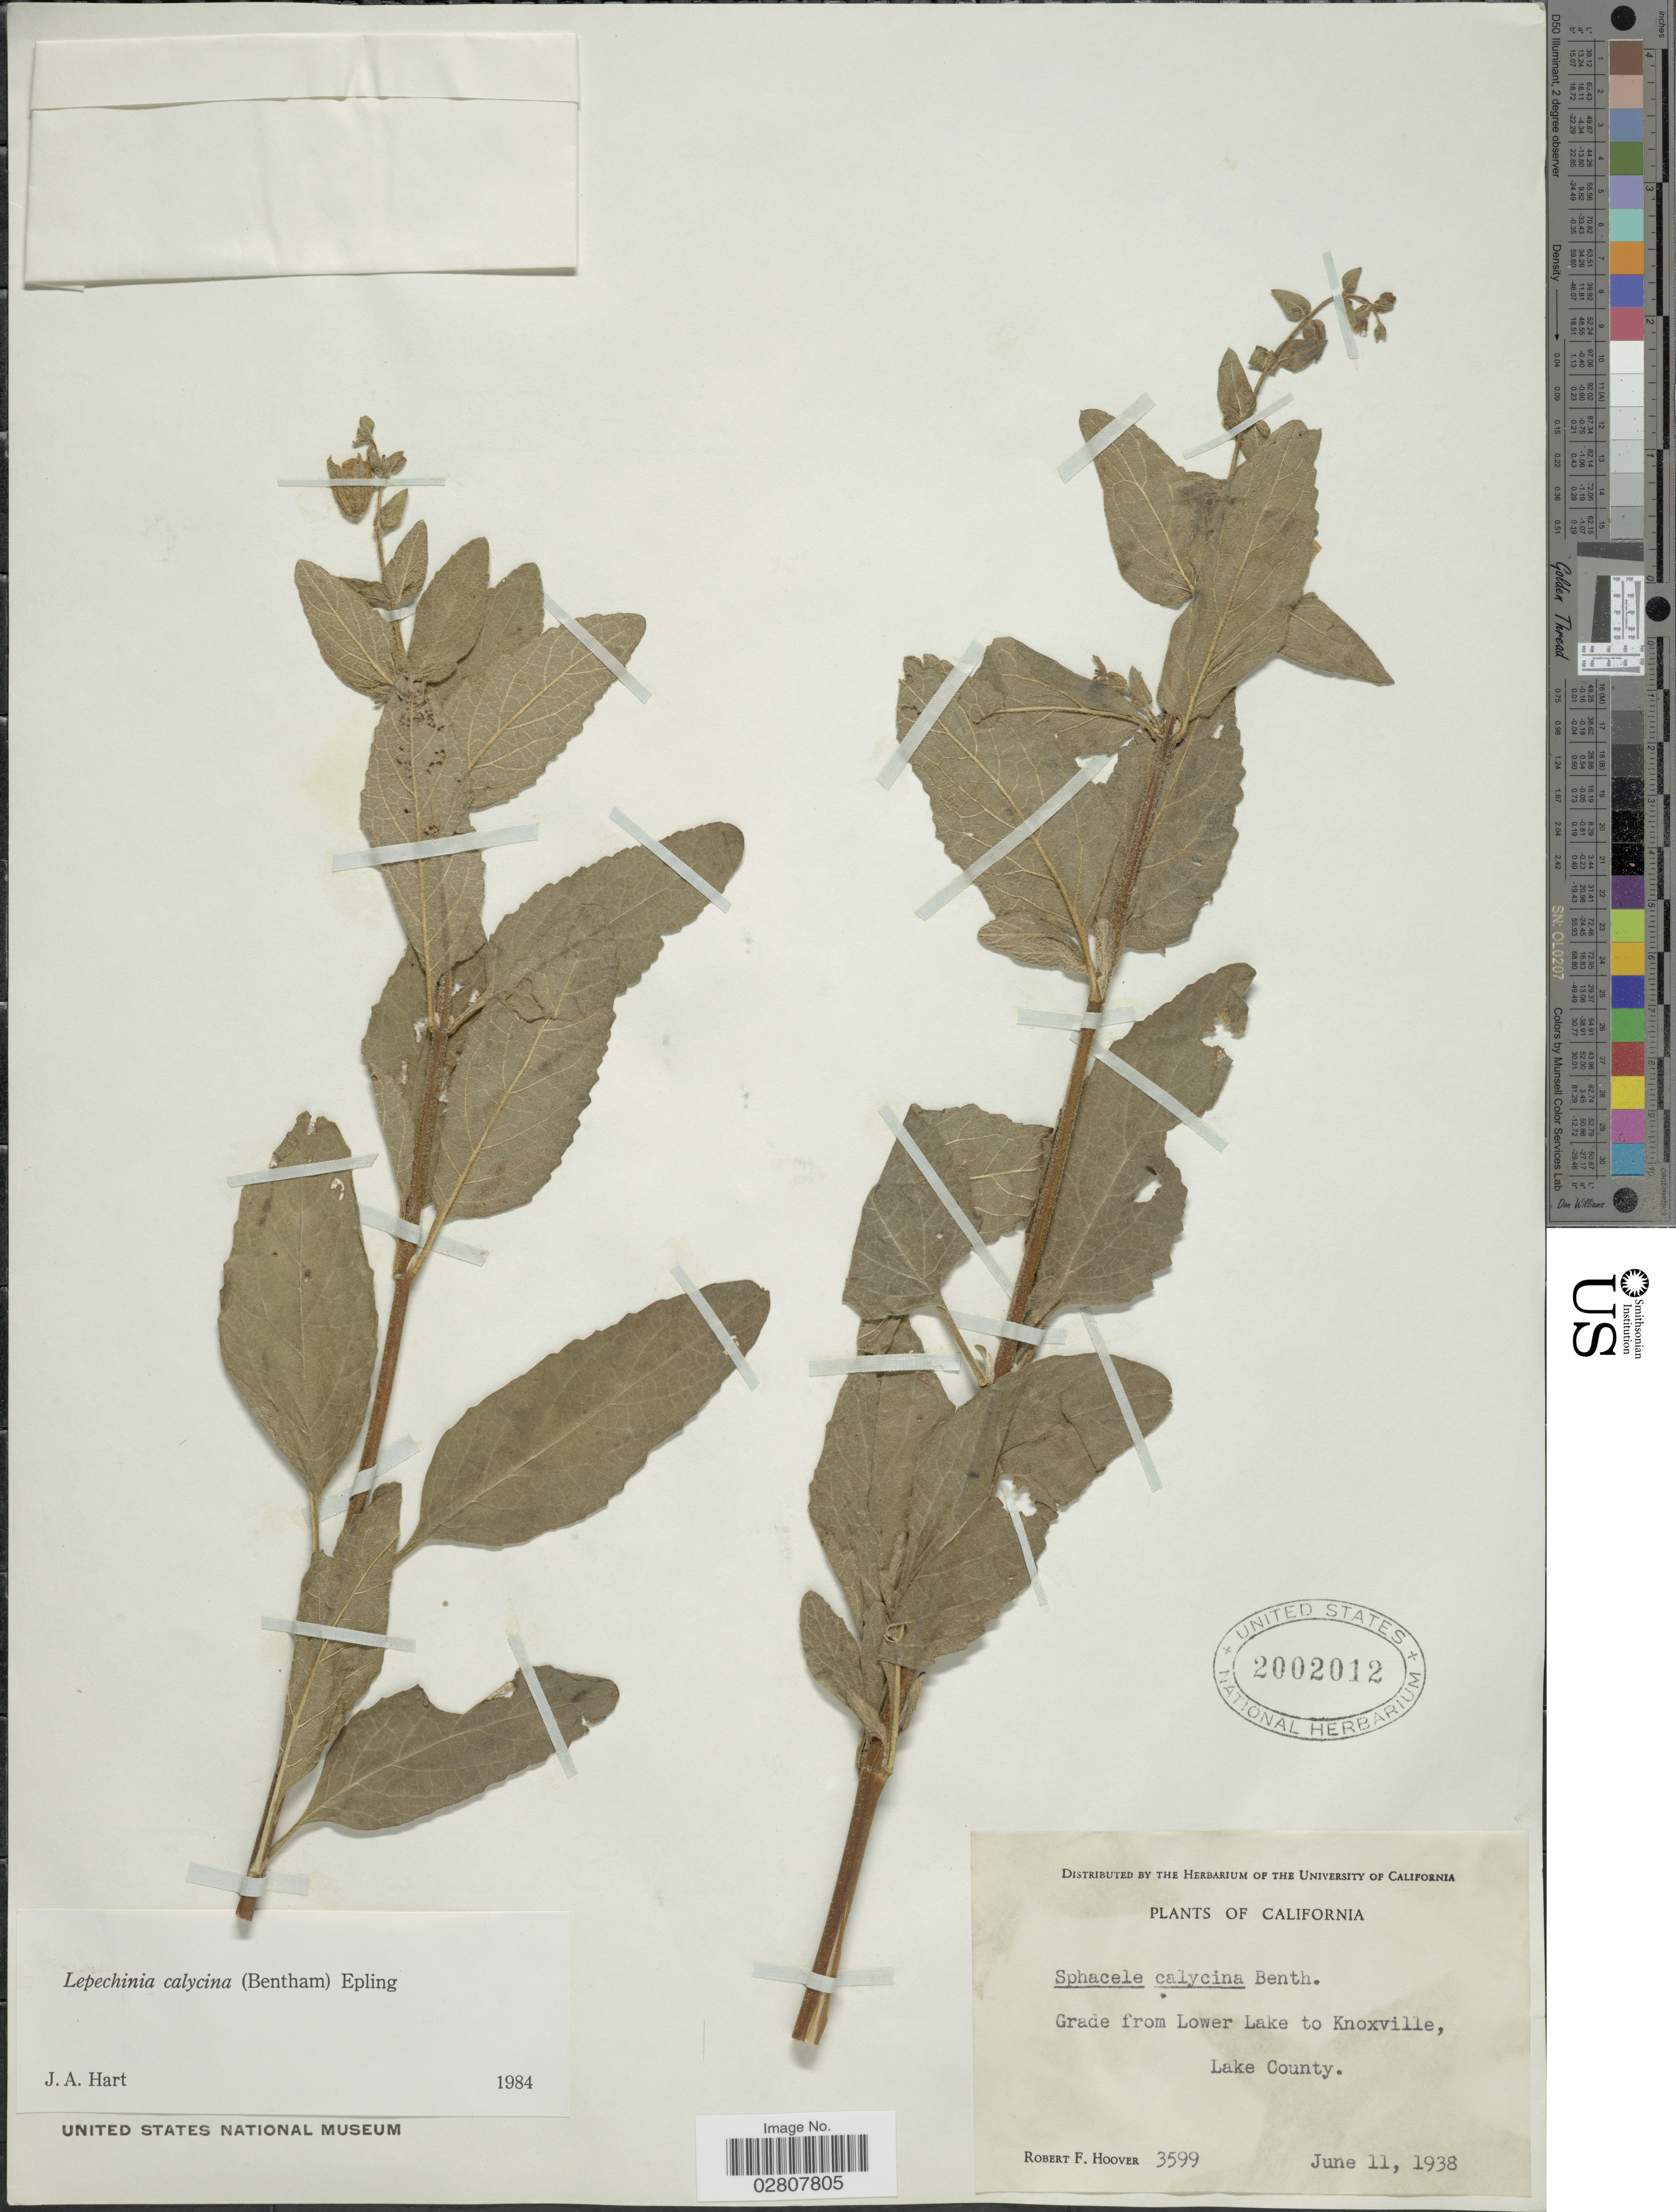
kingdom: Plantae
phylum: Tracheophyta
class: Magnoliopsida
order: Lamiales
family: Lamiaceae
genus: Lepechinia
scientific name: Lepechinia calycina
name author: (Benth.) Epling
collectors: R. F. Hoover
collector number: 3599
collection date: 1938-06-11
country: United States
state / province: California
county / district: Lake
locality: Grade from Lower Lake to Knoxville, Lake County.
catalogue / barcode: US 2002012